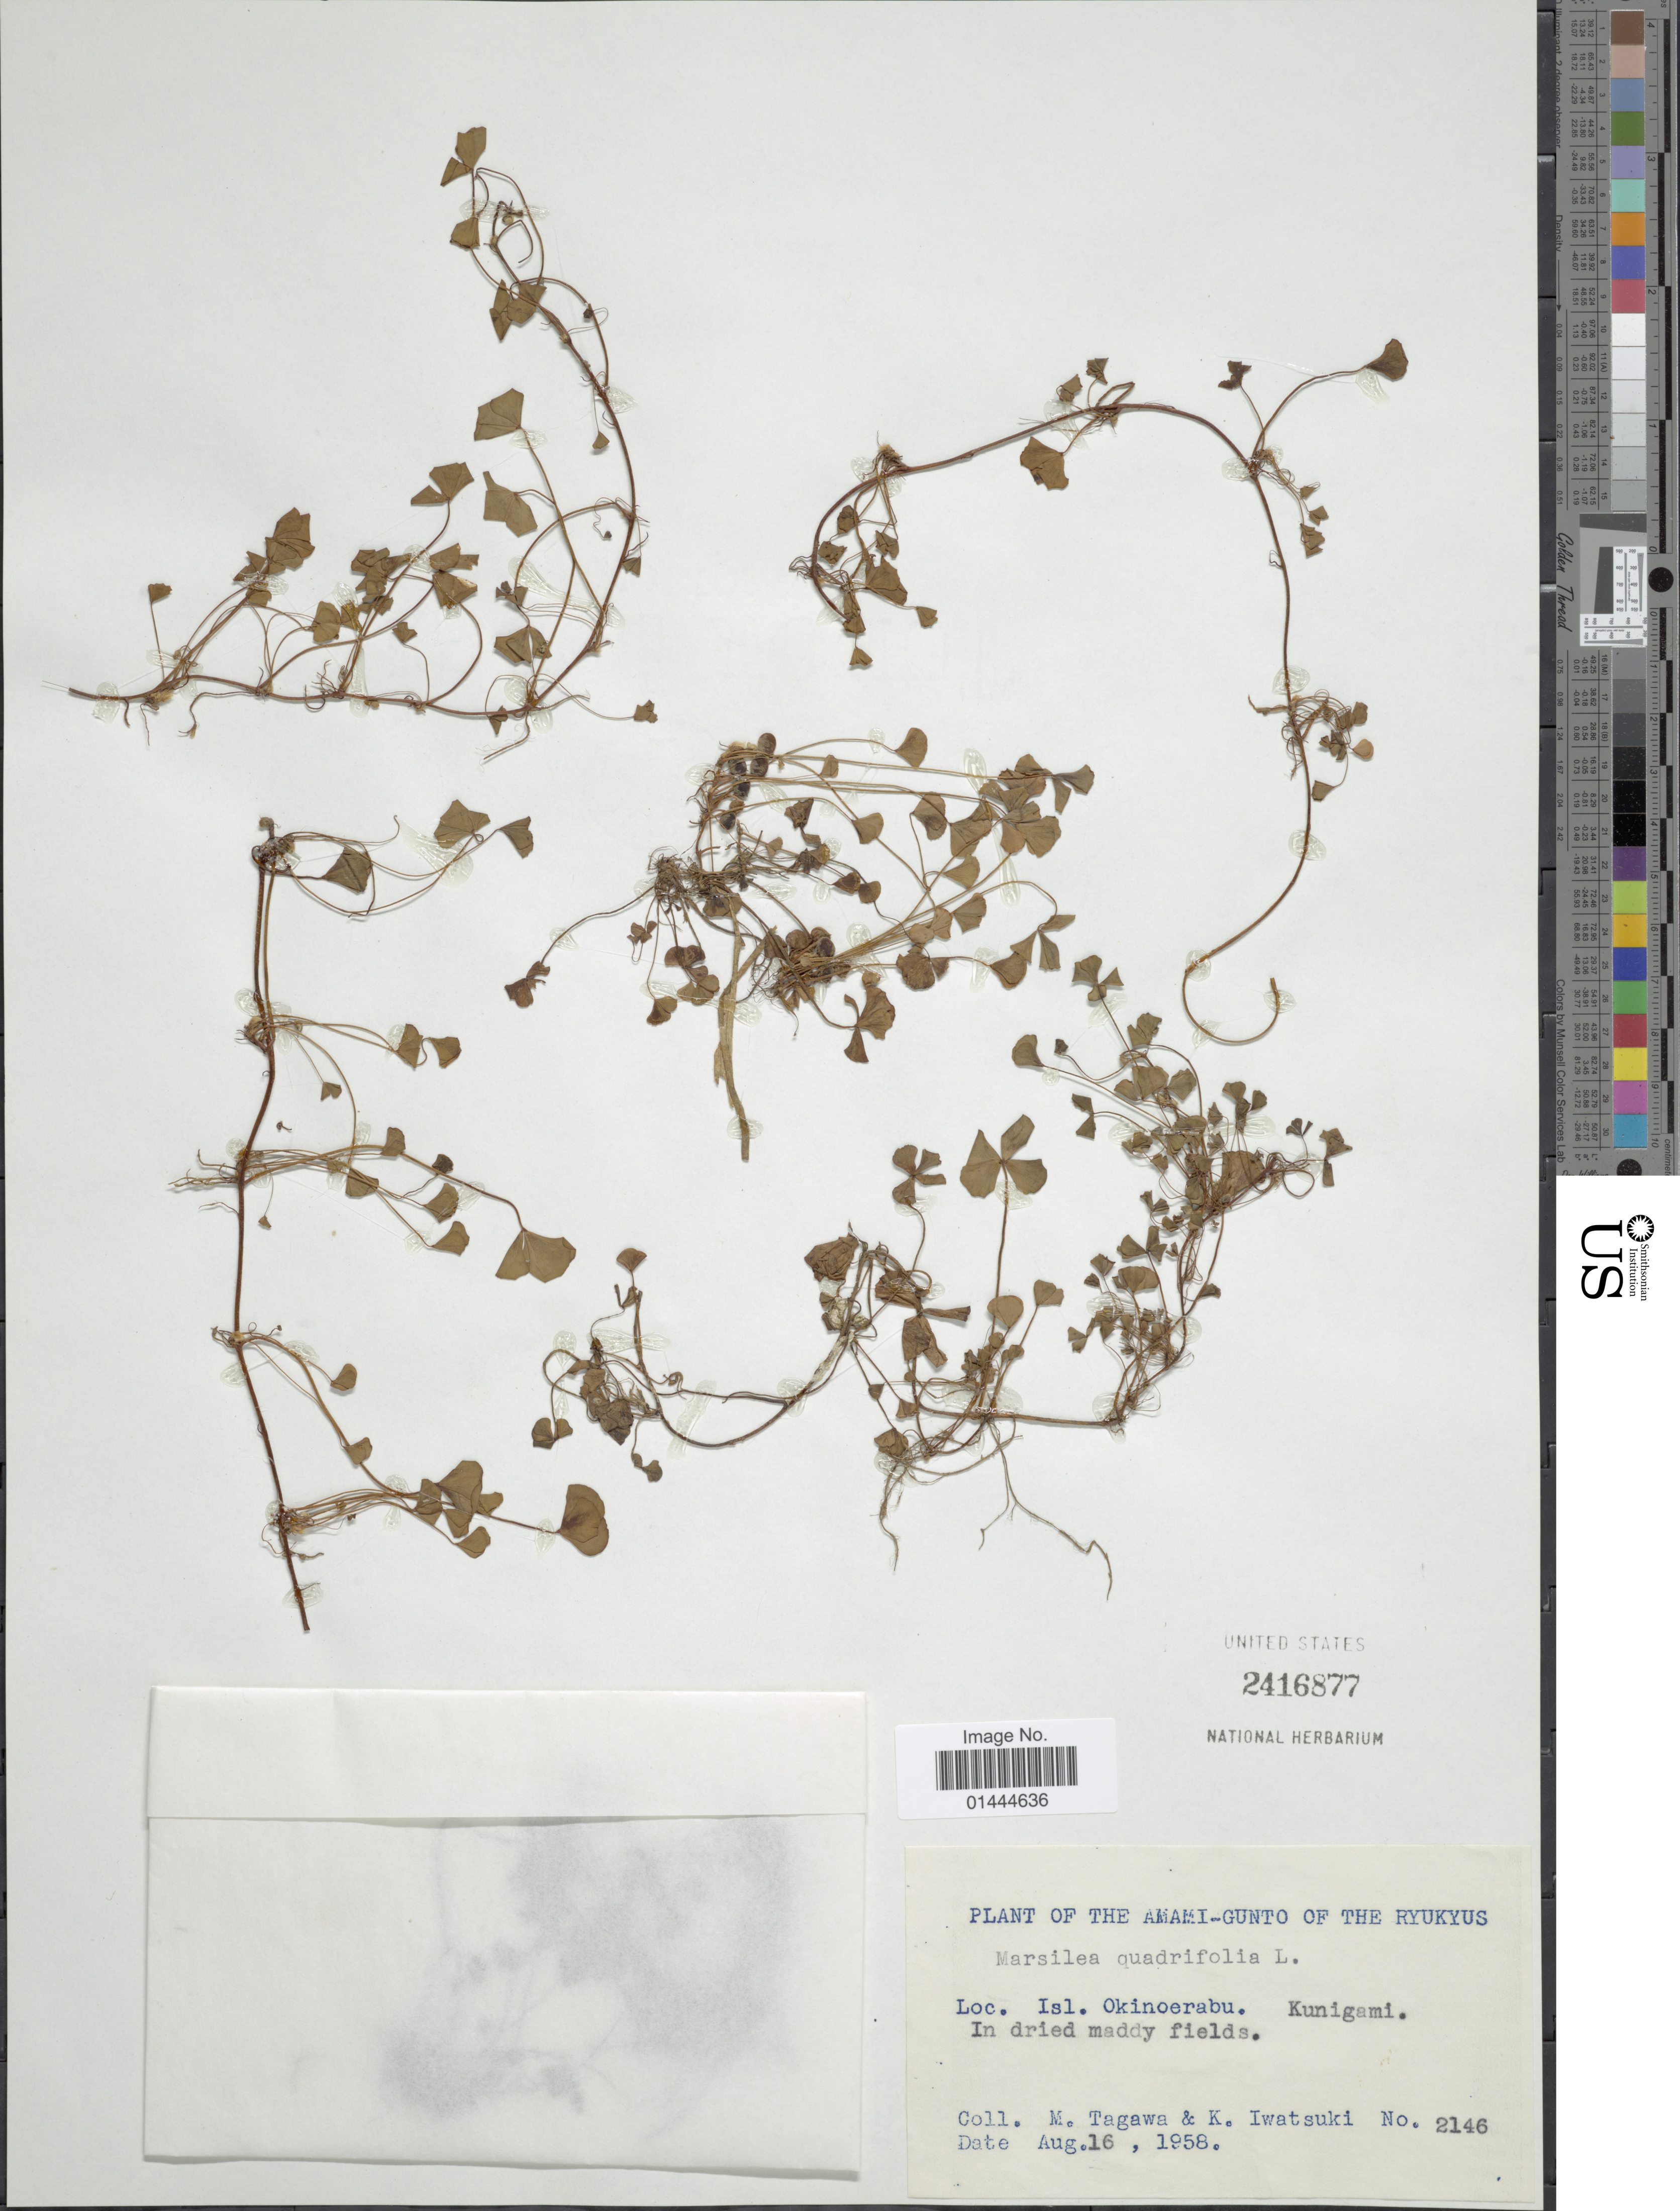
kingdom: Plantae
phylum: Tracheophyta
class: Polypodiopsida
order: Salviniales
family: Marsileaceae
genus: Marsilea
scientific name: Marsilea quadrifolia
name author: L.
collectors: M. Tagawa & K. Iwatsuki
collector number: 2146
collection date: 1958-08-16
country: Japan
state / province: Okinawa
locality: Amami-Gunto of the Ryukyus, Isl. Okinoerabu, Kunigami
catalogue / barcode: US 2416877